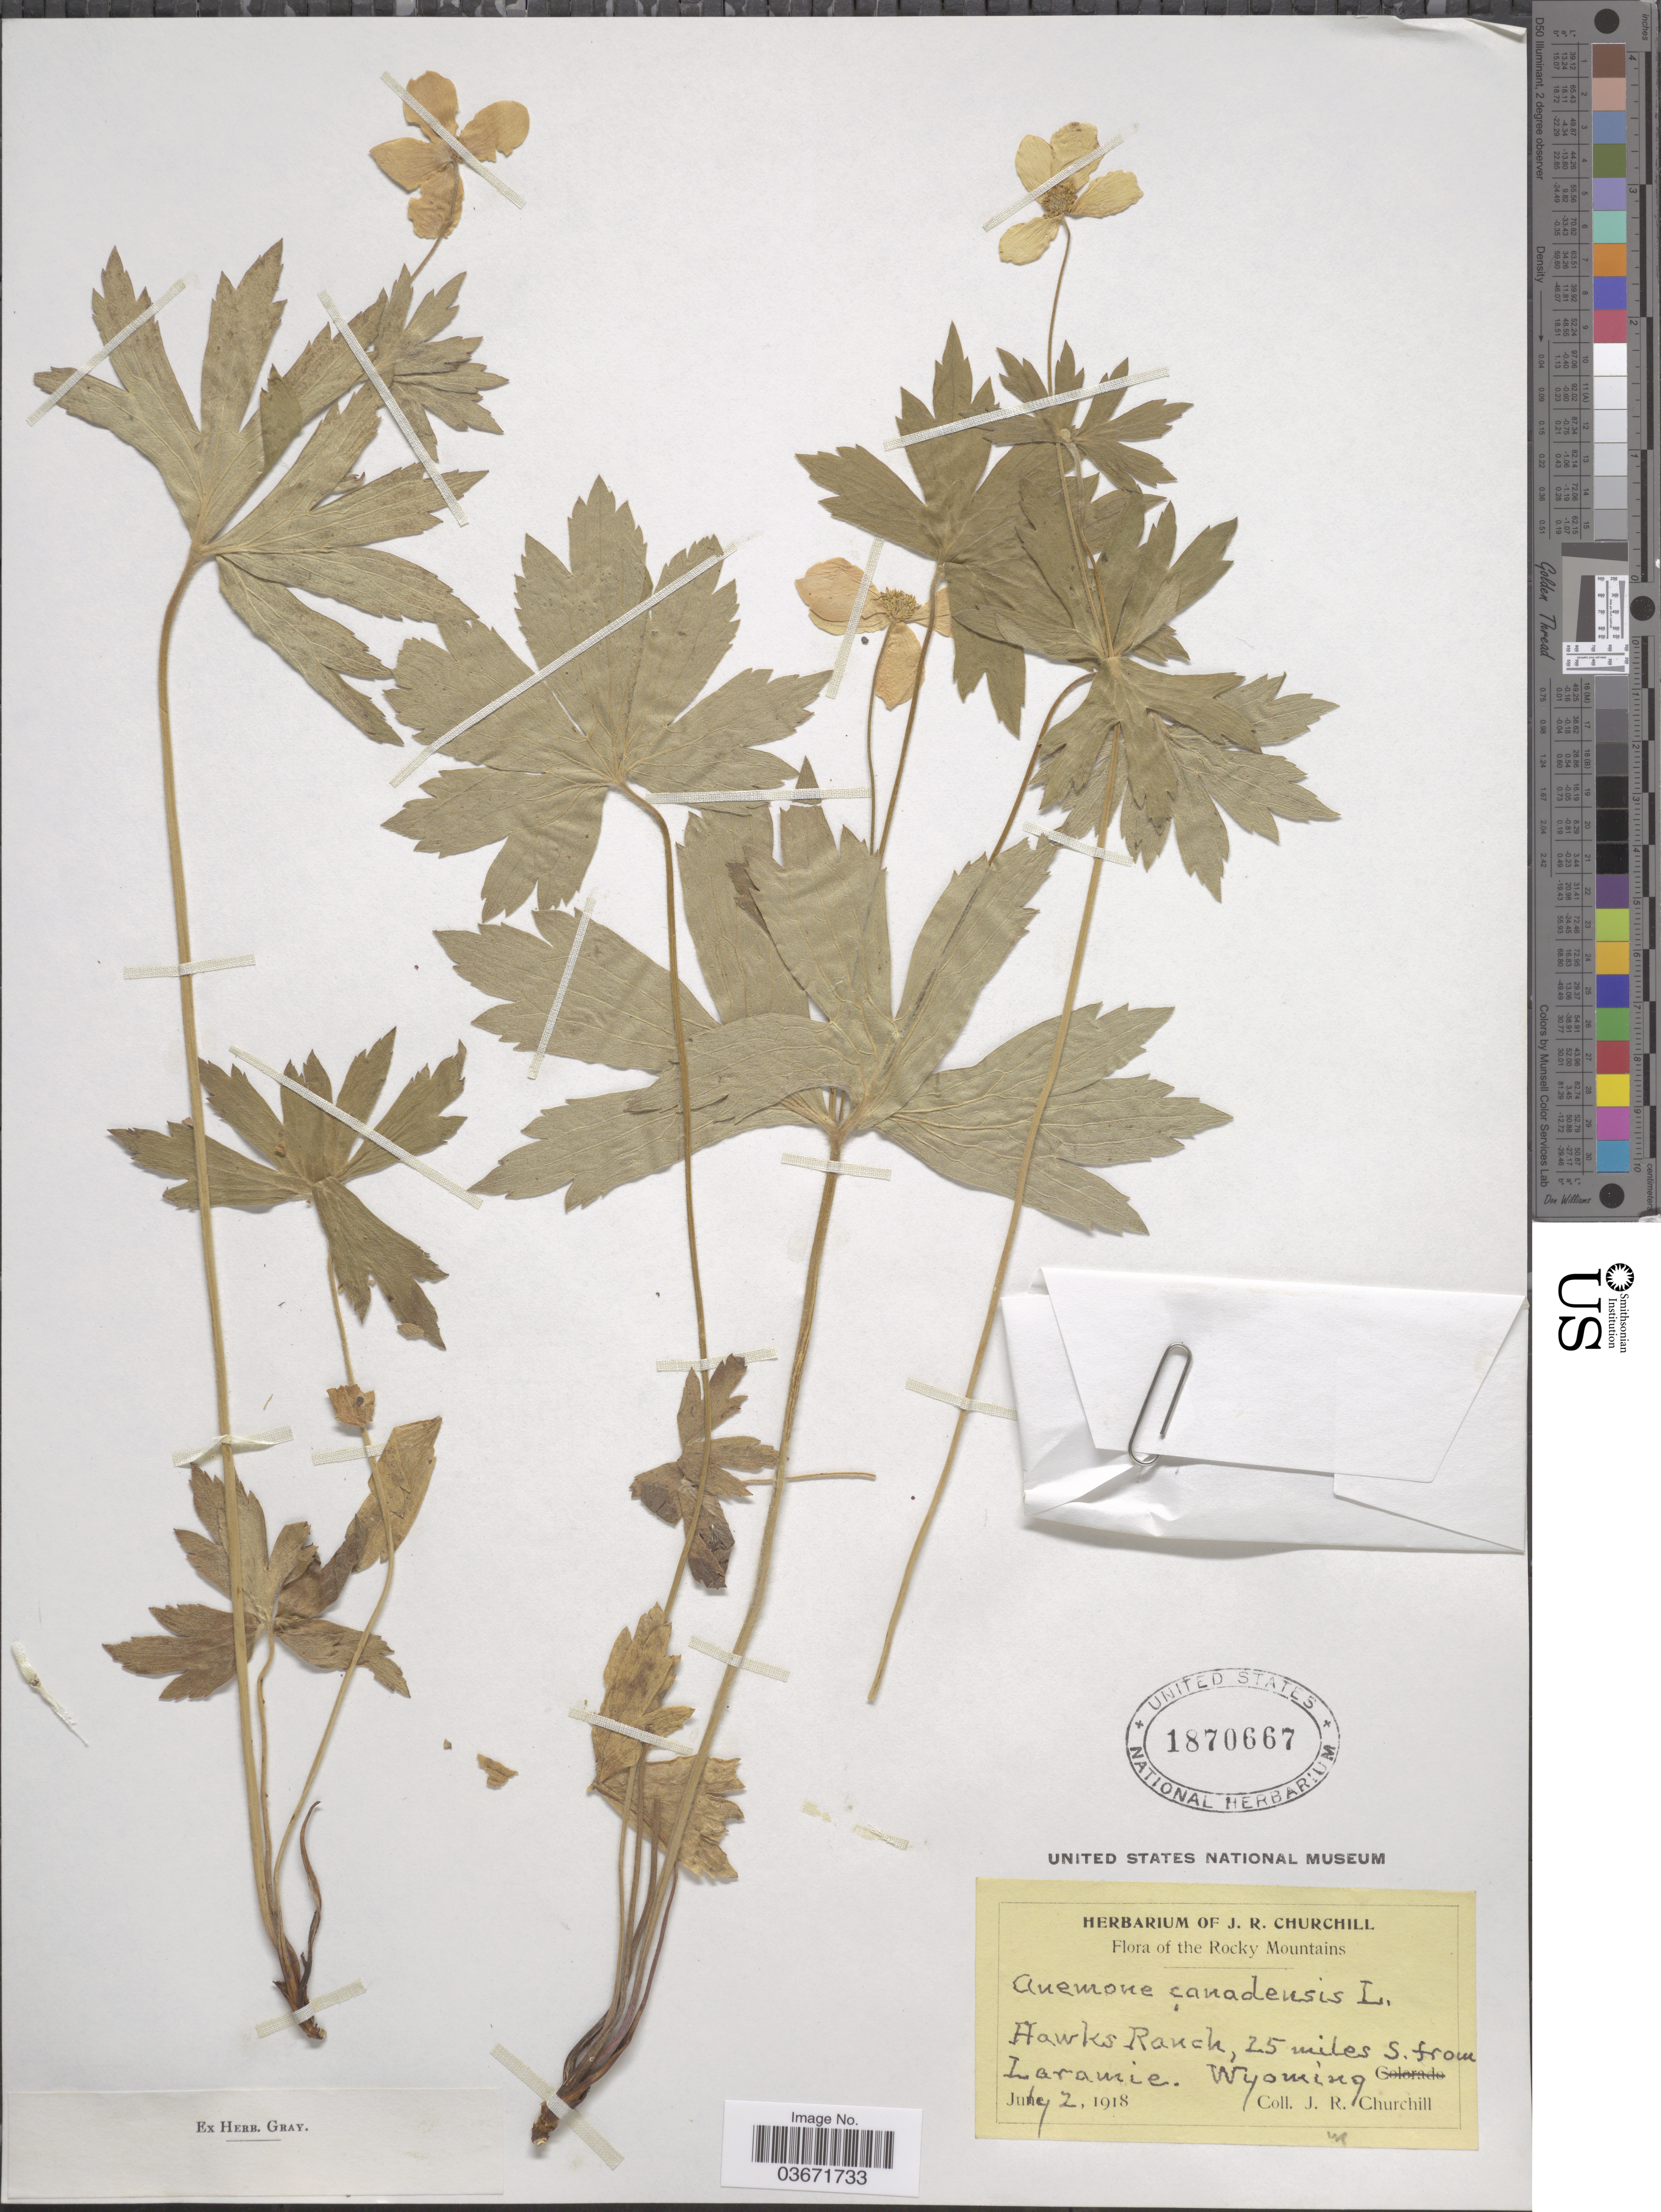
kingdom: Plantae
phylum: Tracheophyta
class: Magnoliopsida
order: Ranunculales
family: Ranunculaceae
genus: Anemone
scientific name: Anemone canadensis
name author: L.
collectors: J. Churchill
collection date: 1918-06-02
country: United States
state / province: Wyoming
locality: The Rocky Mountains. Hawks Ranch, 25 miles S. from Laramie.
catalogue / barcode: US 1870667